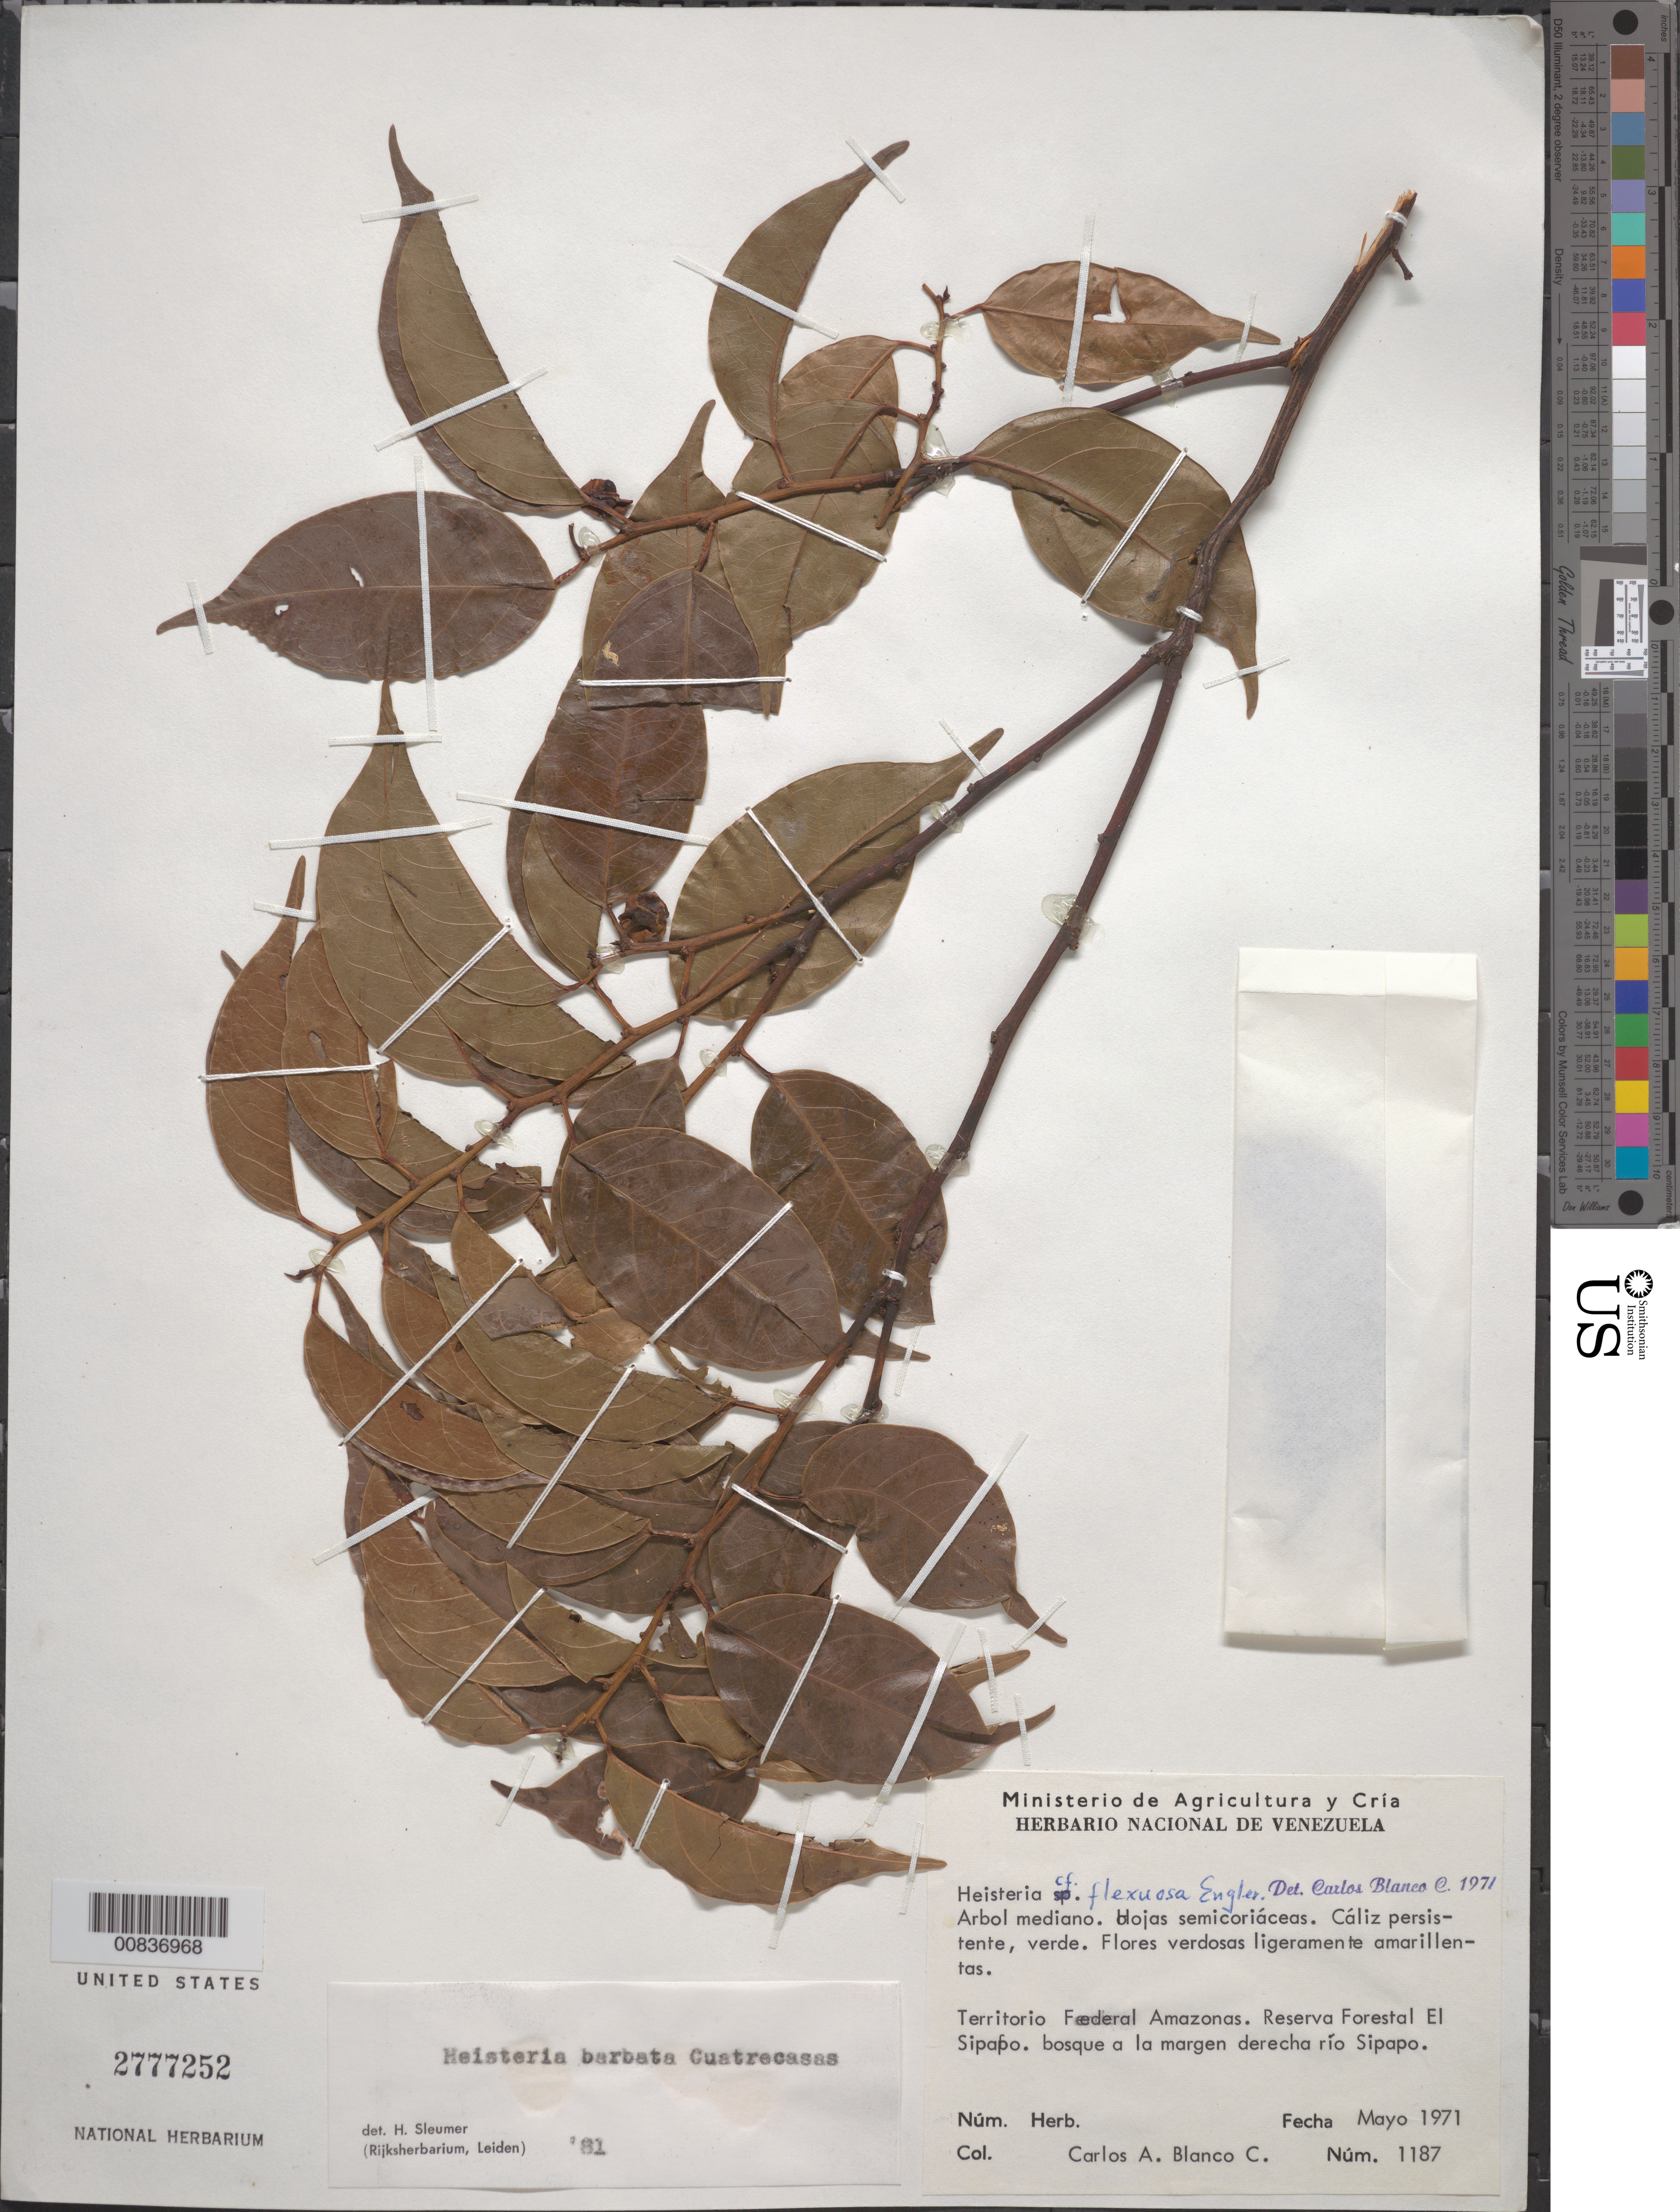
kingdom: Plantae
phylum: Tracheophyta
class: Magnoliopsida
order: Santalales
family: Erythropalaceae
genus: Heisteria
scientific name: Heisteria barbata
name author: Cuatrec.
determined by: Sleumer, H. O.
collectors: C. A. Blanco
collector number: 1187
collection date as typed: May-71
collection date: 1971-05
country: Venezuela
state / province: Amazonas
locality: Reserva Forestal El Sipapo, Río Sipapo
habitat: Forest along river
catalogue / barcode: US 2777252